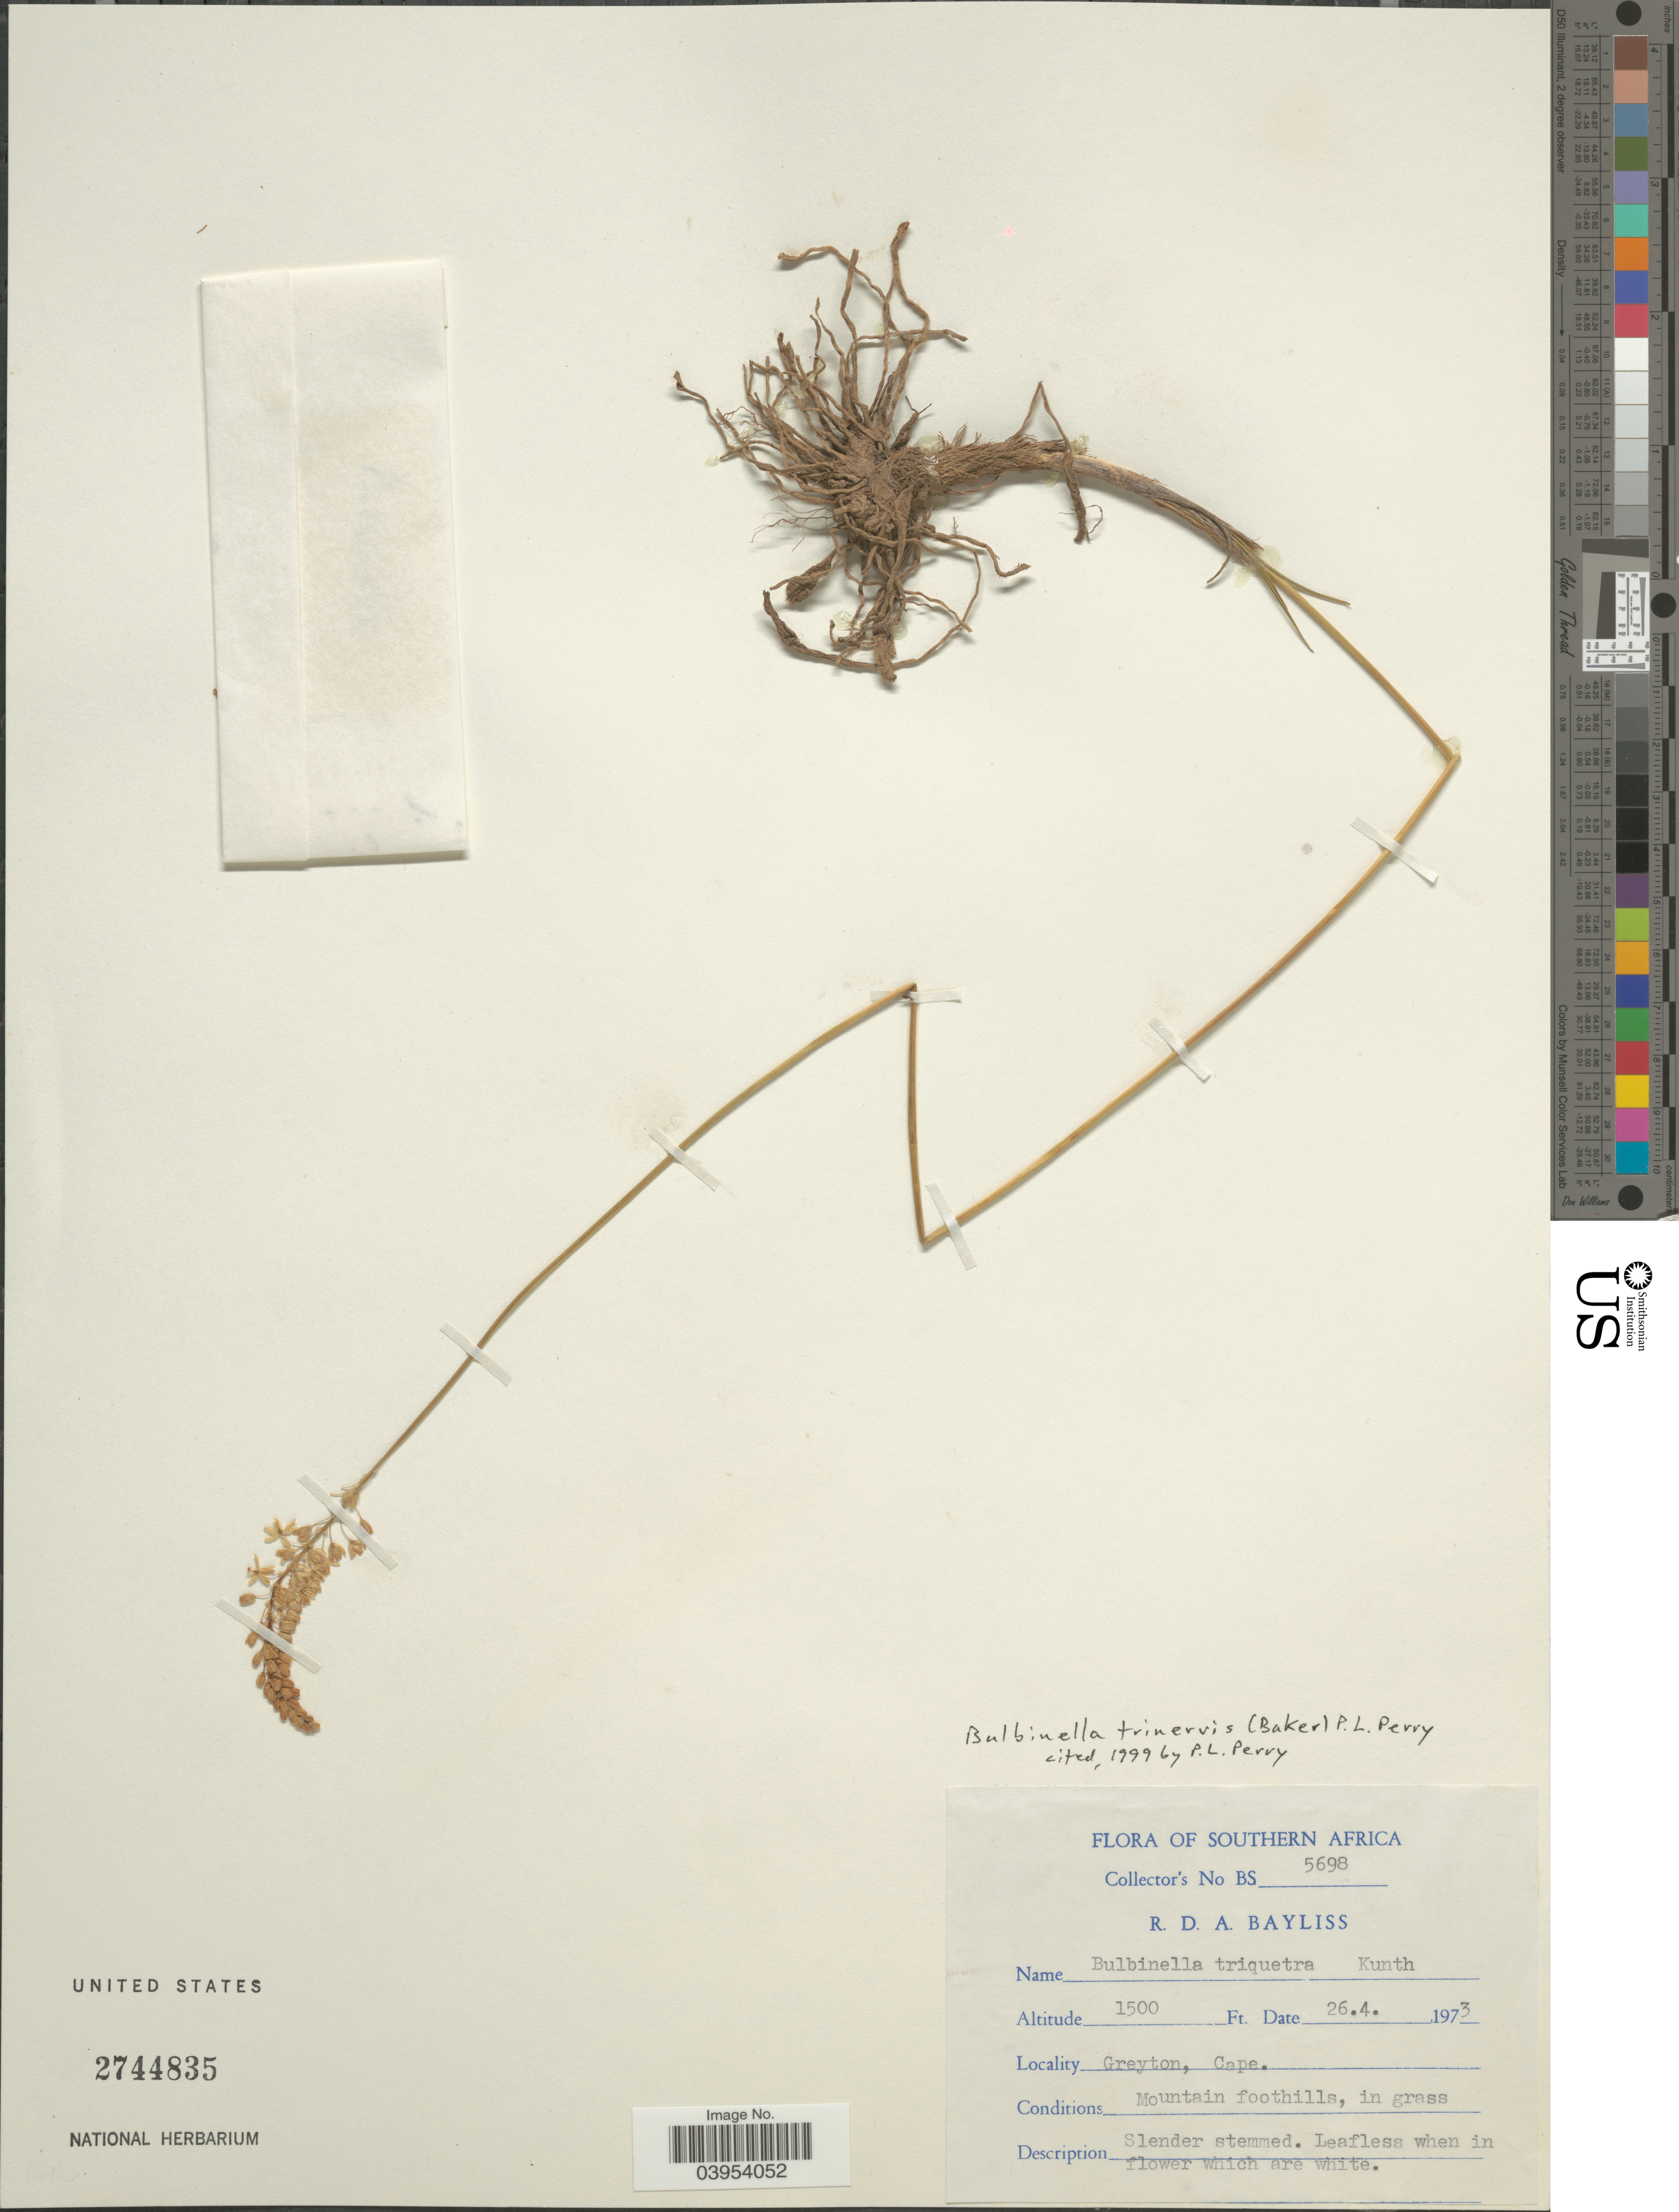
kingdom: Plantae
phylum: Tracheophyta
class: Liliopsida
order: Asparagales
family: Asphodelaceae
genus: Bulbinella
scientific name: Bulbinella trinervis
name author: (Baker) P.L. Perry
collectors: R. Bayliss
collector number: BS5698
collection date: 1973-04-26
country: South Africa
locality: Southern Africa. Greyton, Cape.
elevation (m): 457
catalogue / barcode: US 2744835